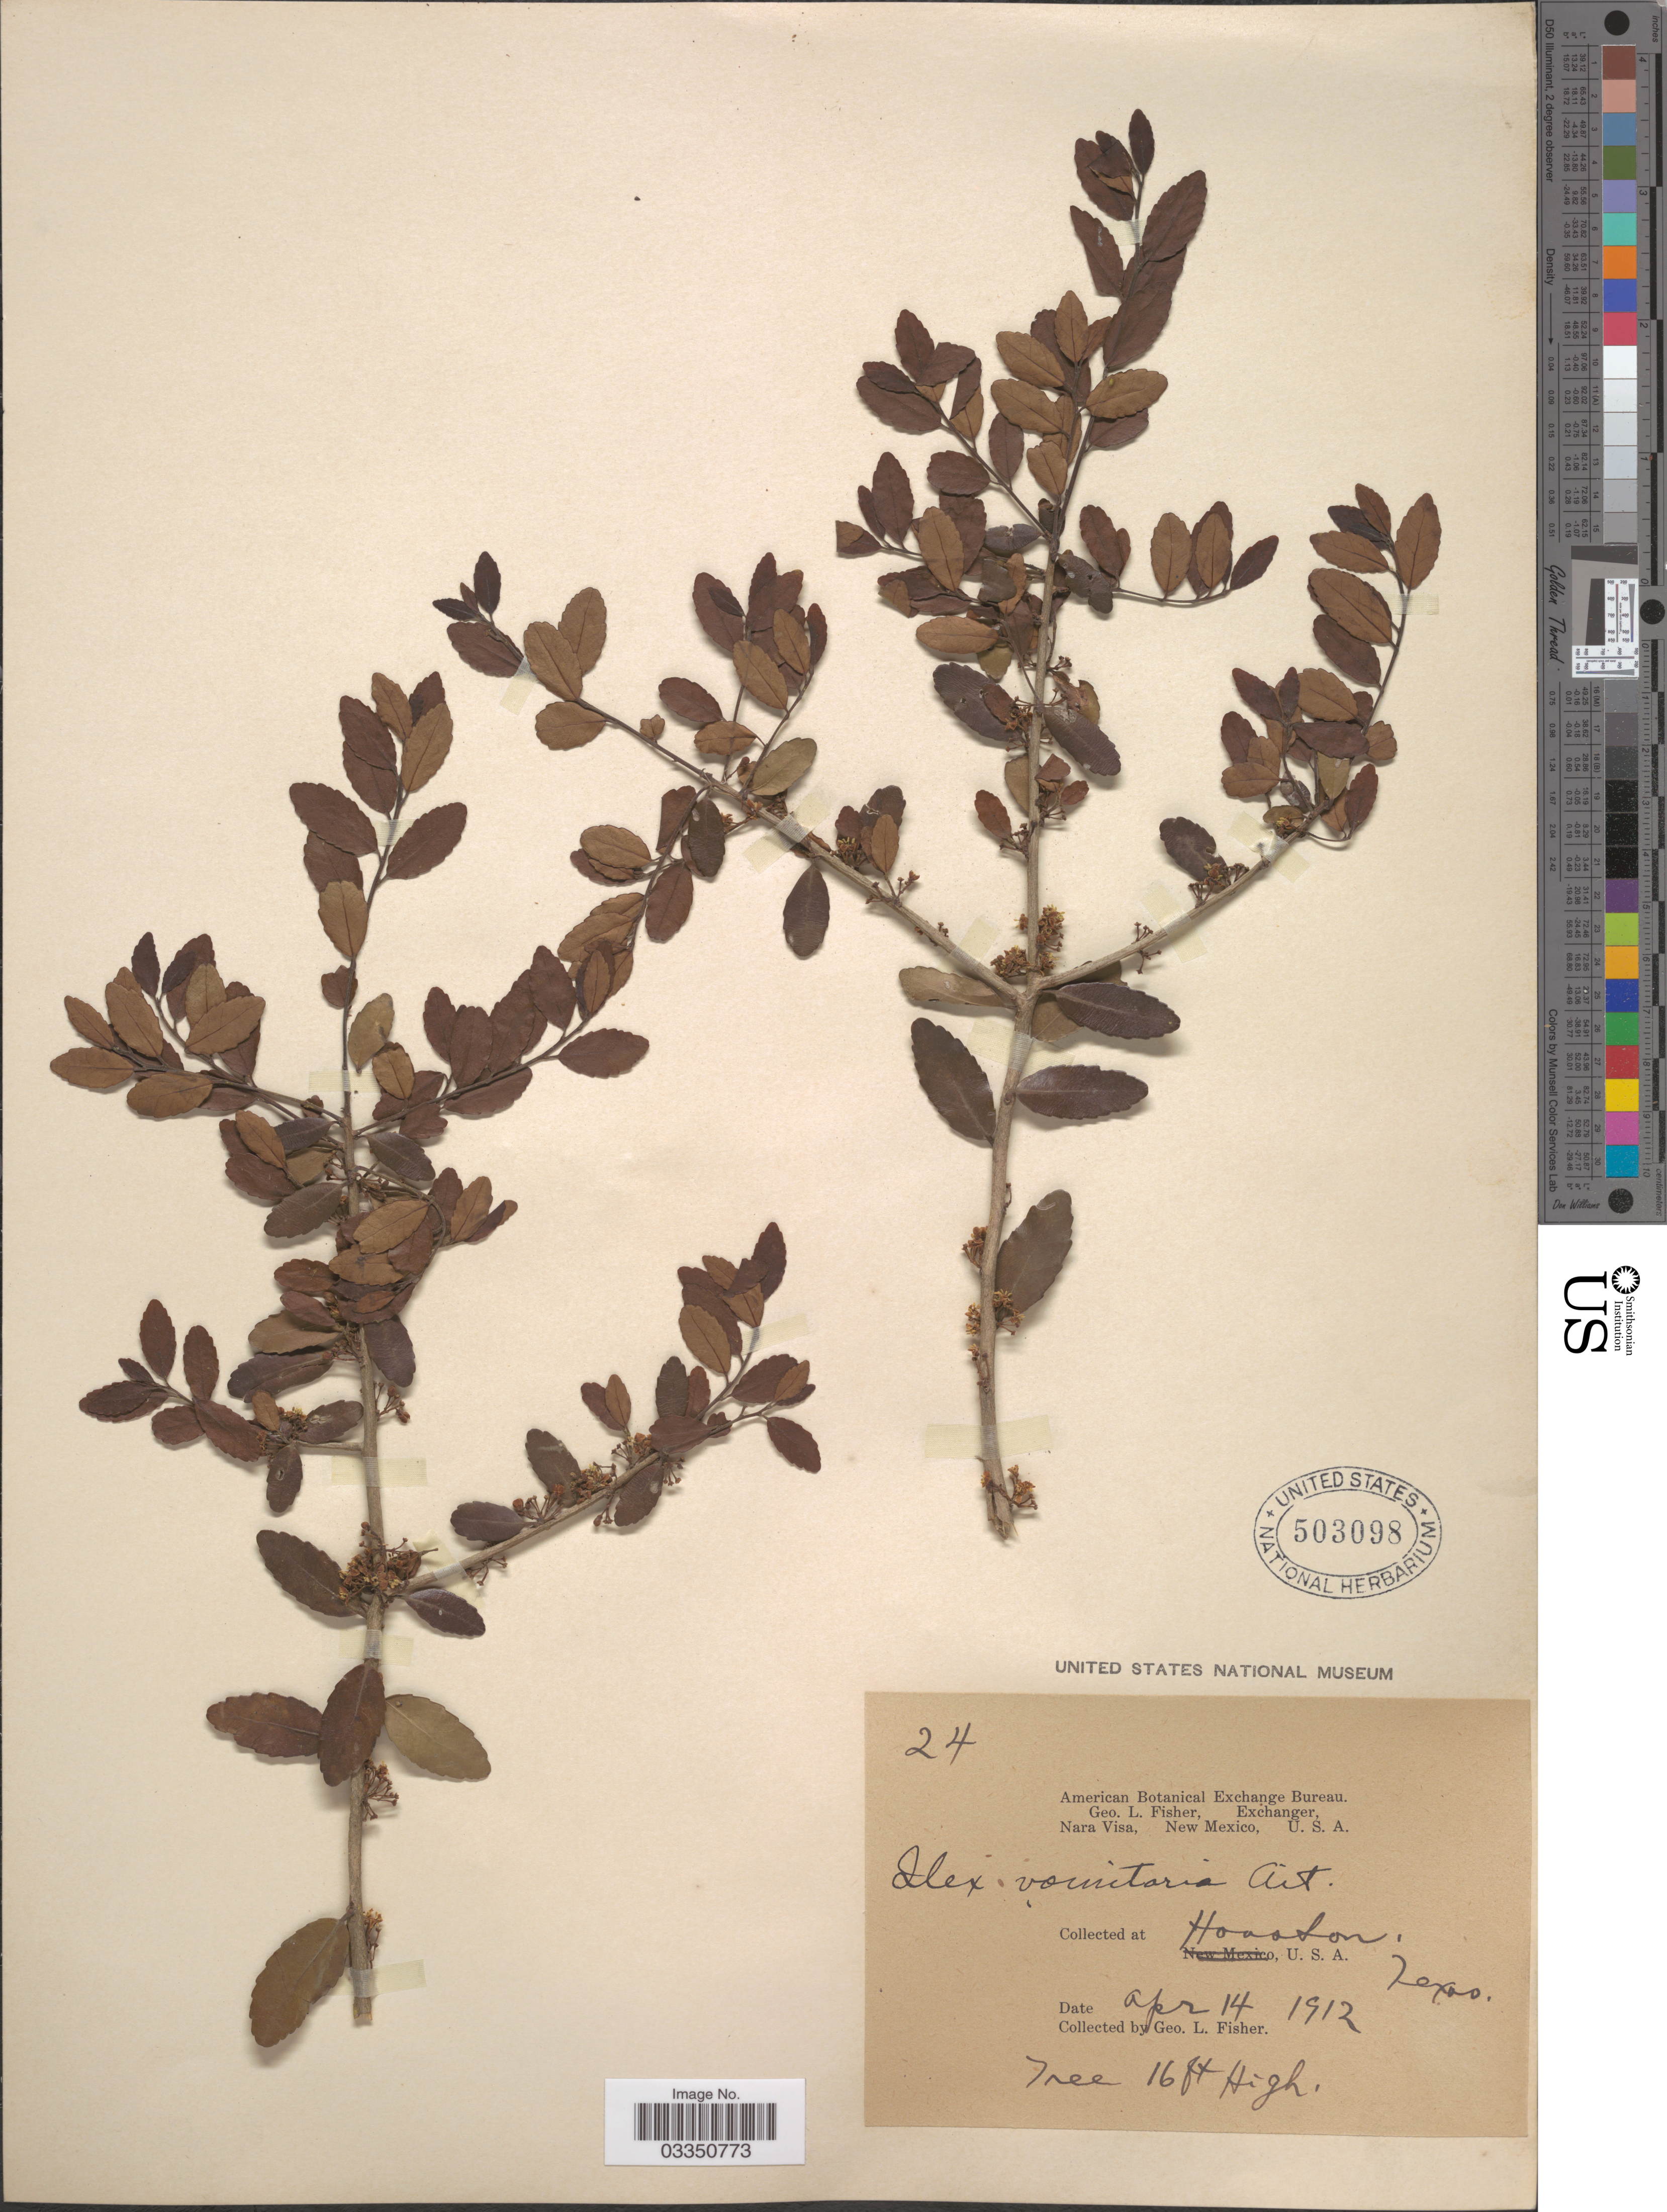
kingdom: Plantae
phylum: Tracheophyta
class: Magnoliopsida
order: Aquifoliales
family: Aquifoliaceae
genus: Ilex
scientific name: Ilex vomitoria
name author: Aiton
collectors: G. L. Fisher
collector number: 24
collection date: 1912-04-14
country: United States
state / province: Texas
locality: Houston.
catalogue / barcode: US 503098